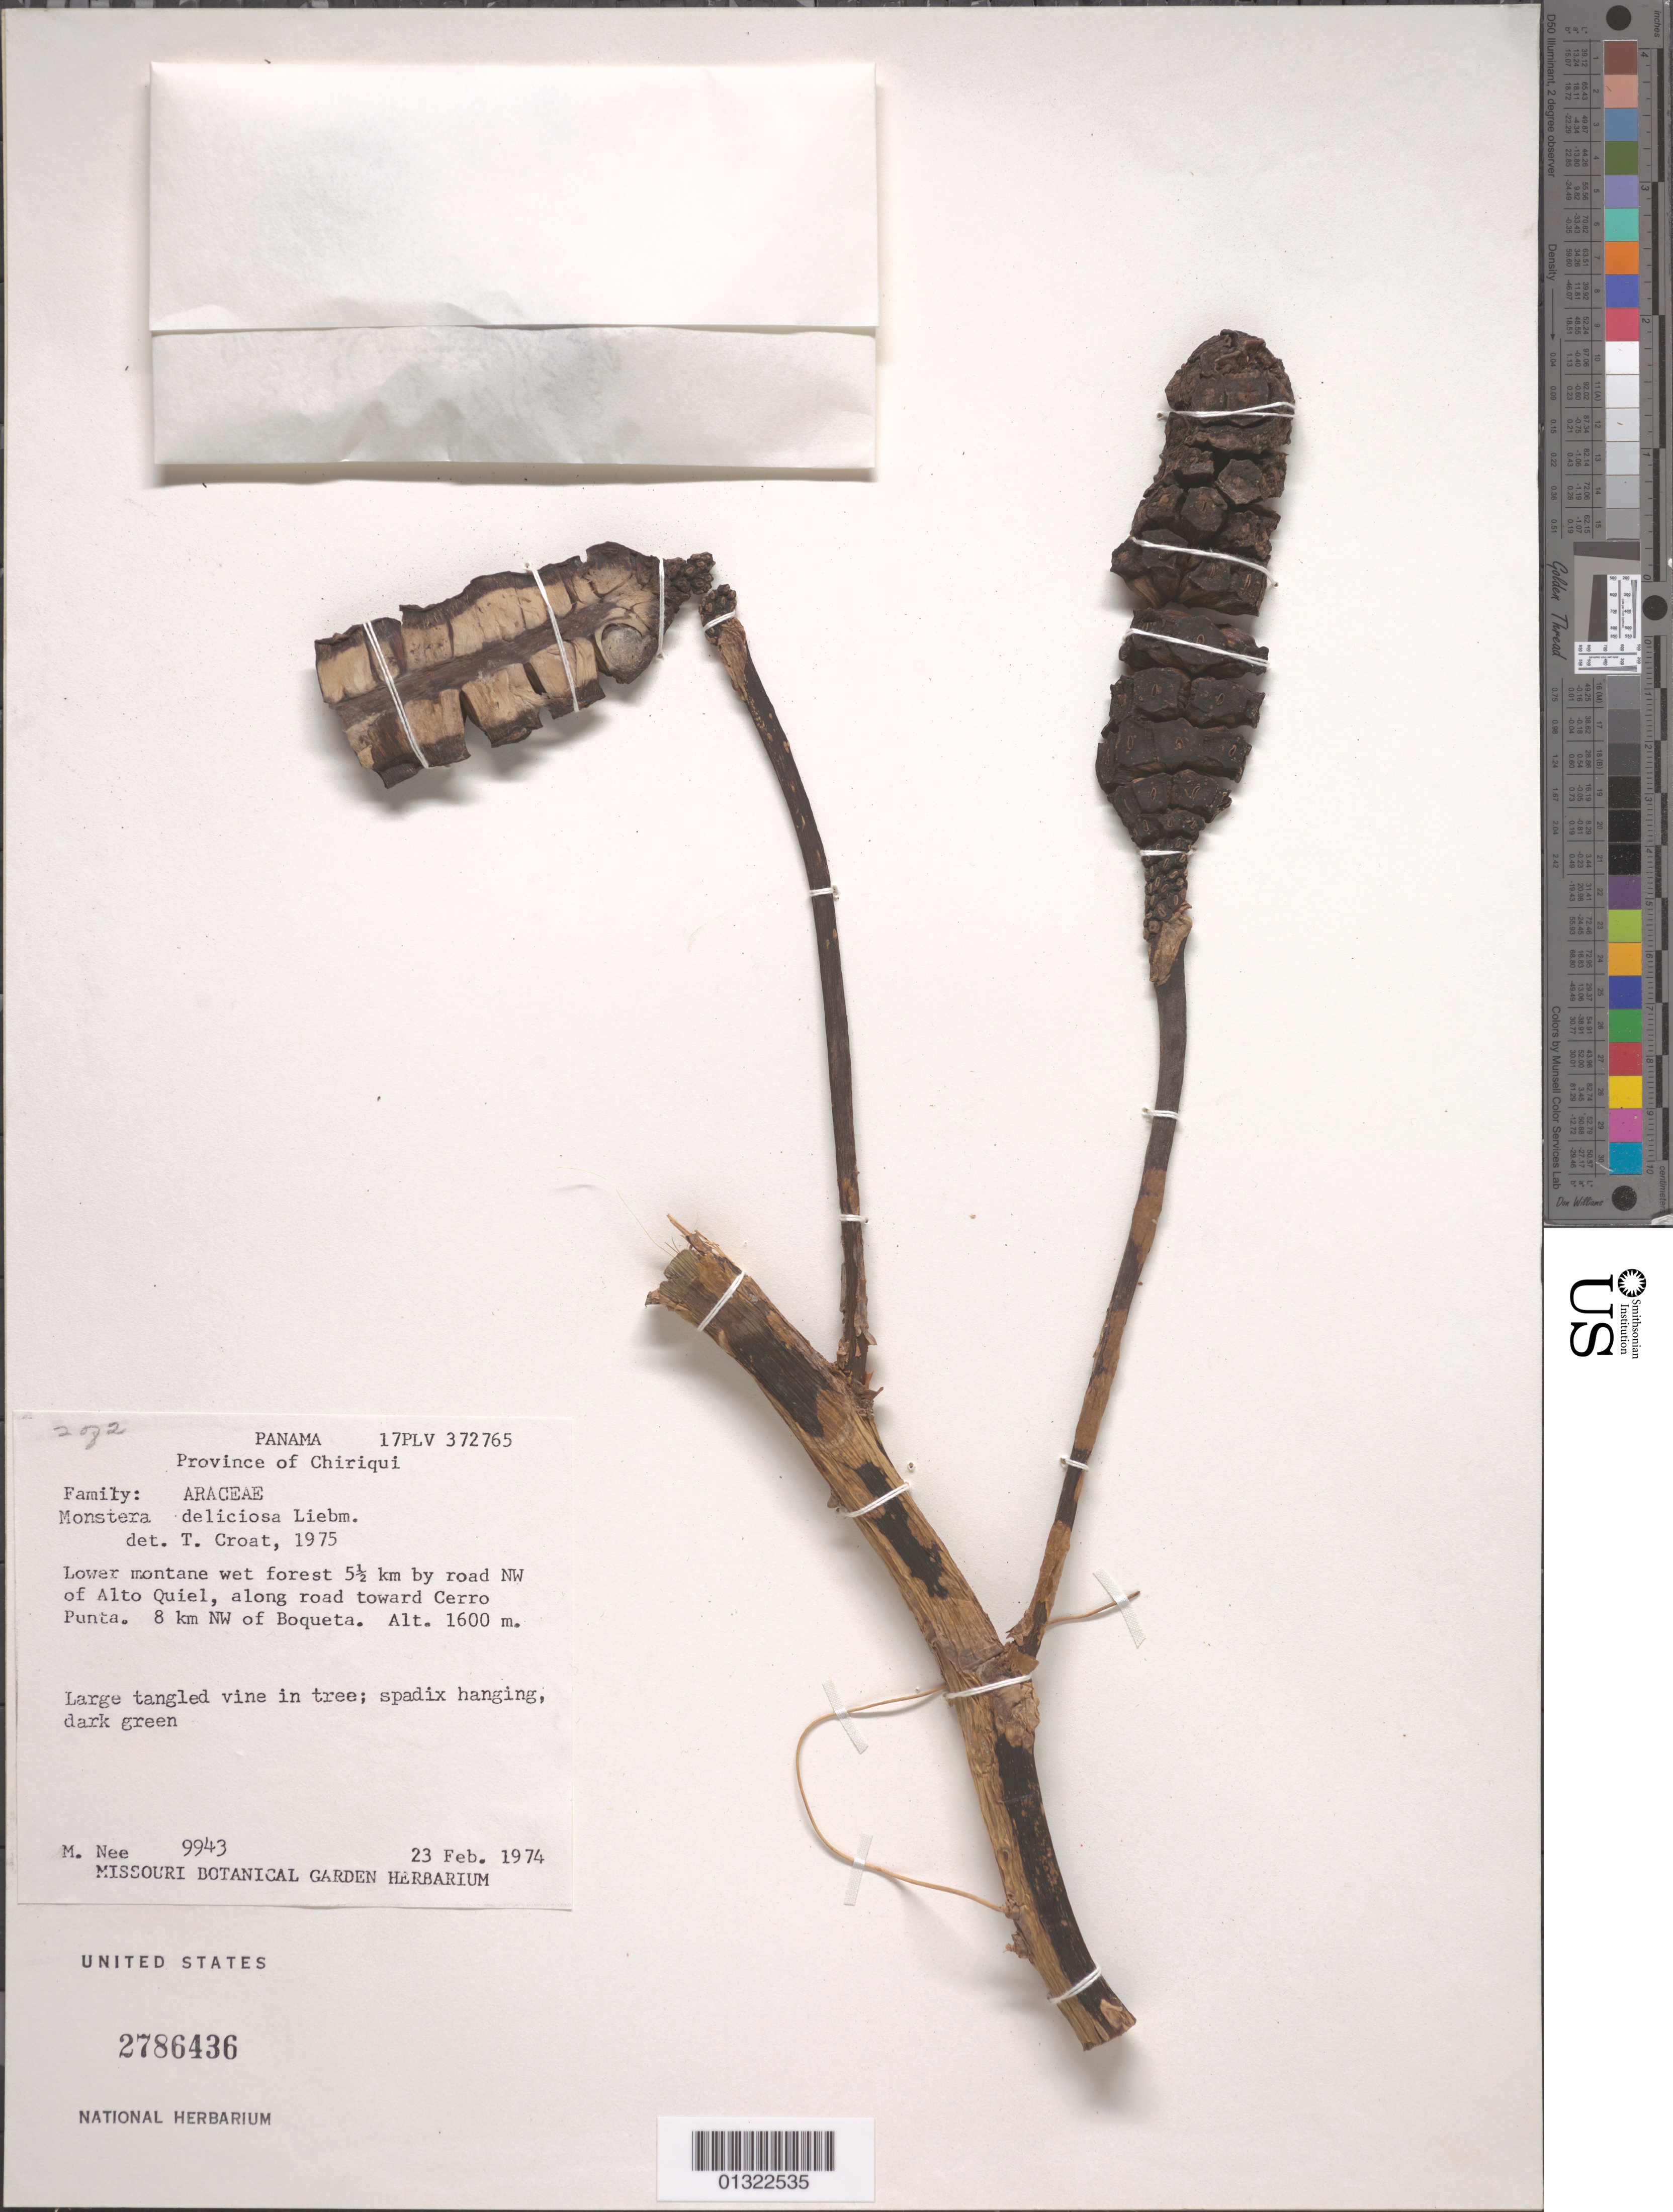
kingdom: Plantae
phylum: Tracheophyta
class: Liliopsida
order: Alismatales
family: Araceae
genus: Monstera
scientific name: Monstera deliciosa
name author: Liebm.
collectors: M. Nee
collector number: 9943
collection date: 1974-02-23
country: Panama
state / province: Chiriqui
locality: Lower montane wet forest 5½ km by road NW of Alto Quiel, along road toward Cerro Punta. 8 km NW of Boqueta.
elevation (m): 1600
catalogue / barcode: US 2786436